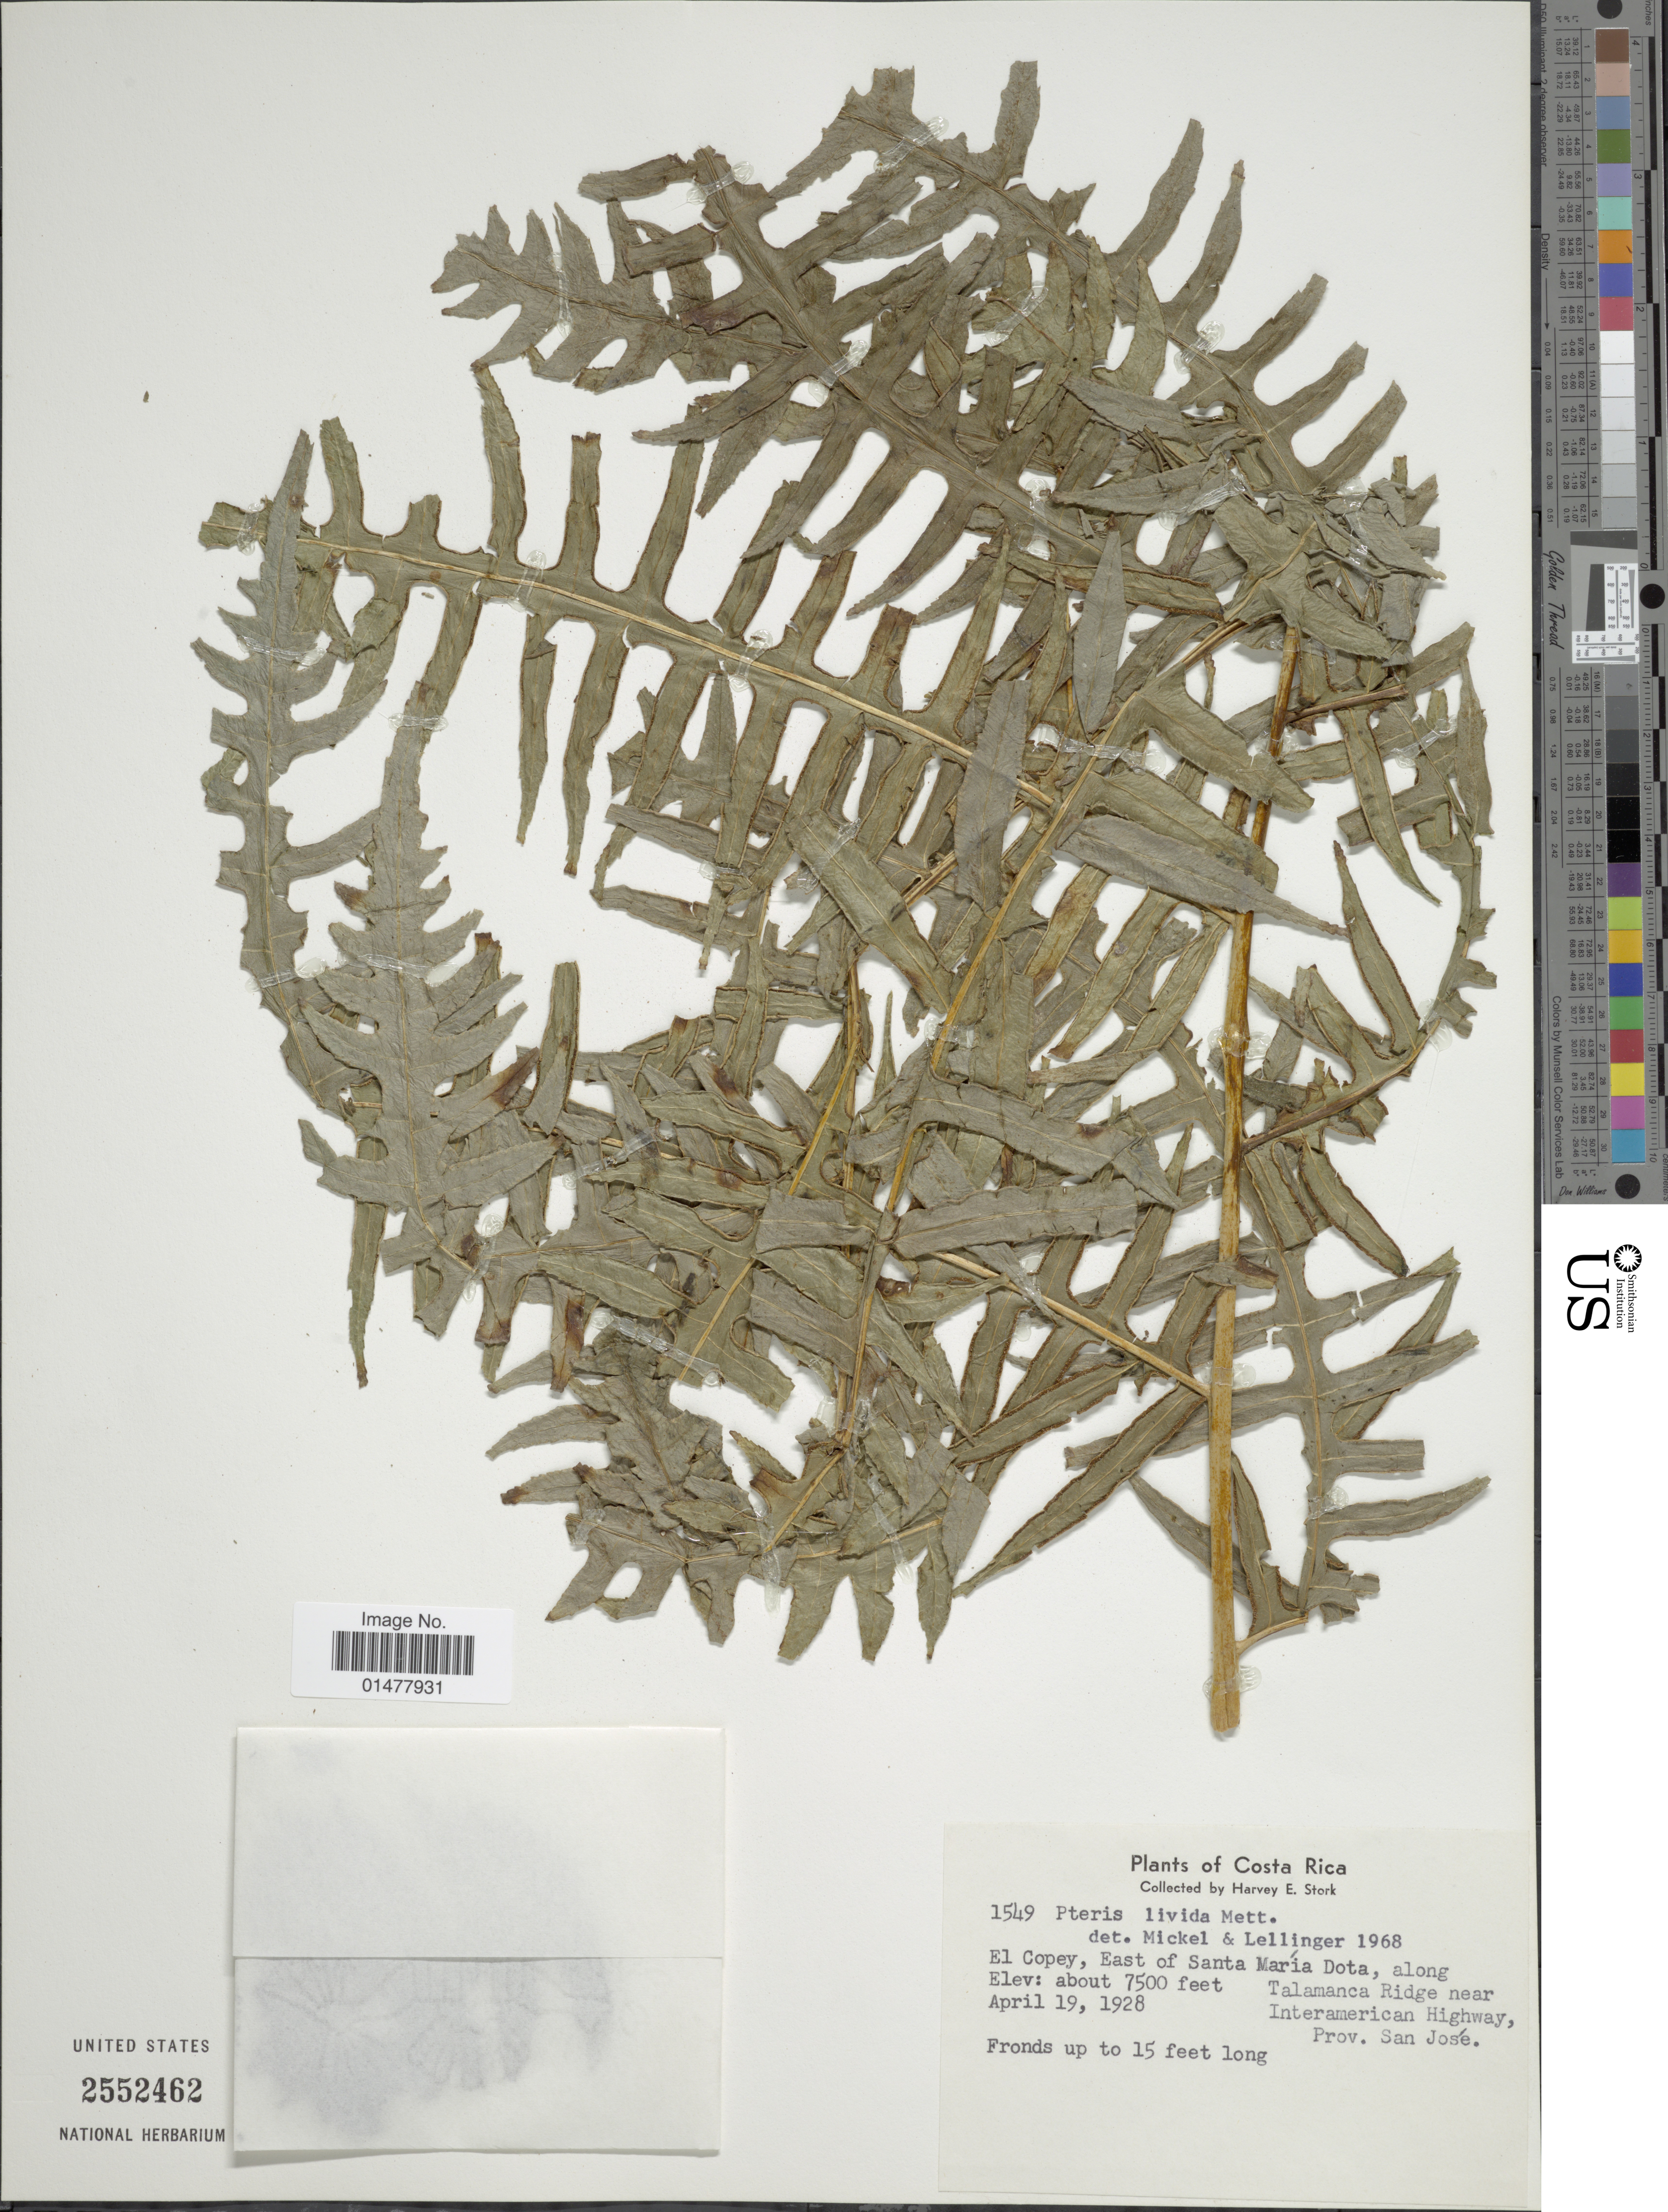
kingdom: Plantae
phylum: Tracheophyta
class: Polypodiopsida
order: Polypodiales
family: Pteridaceae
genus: Pteris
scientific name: Pteris navarrensis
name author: Christ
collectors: H. E. Stork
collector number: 1549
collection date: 1928-04-19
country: Costa Rica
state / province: San José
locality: Plants of Costa Rica, El Copey east of Santa maria Dota, Along Talamanca Ridge near Interamerican Highway, prov. San José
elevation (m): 2286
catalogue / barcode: US 2552462